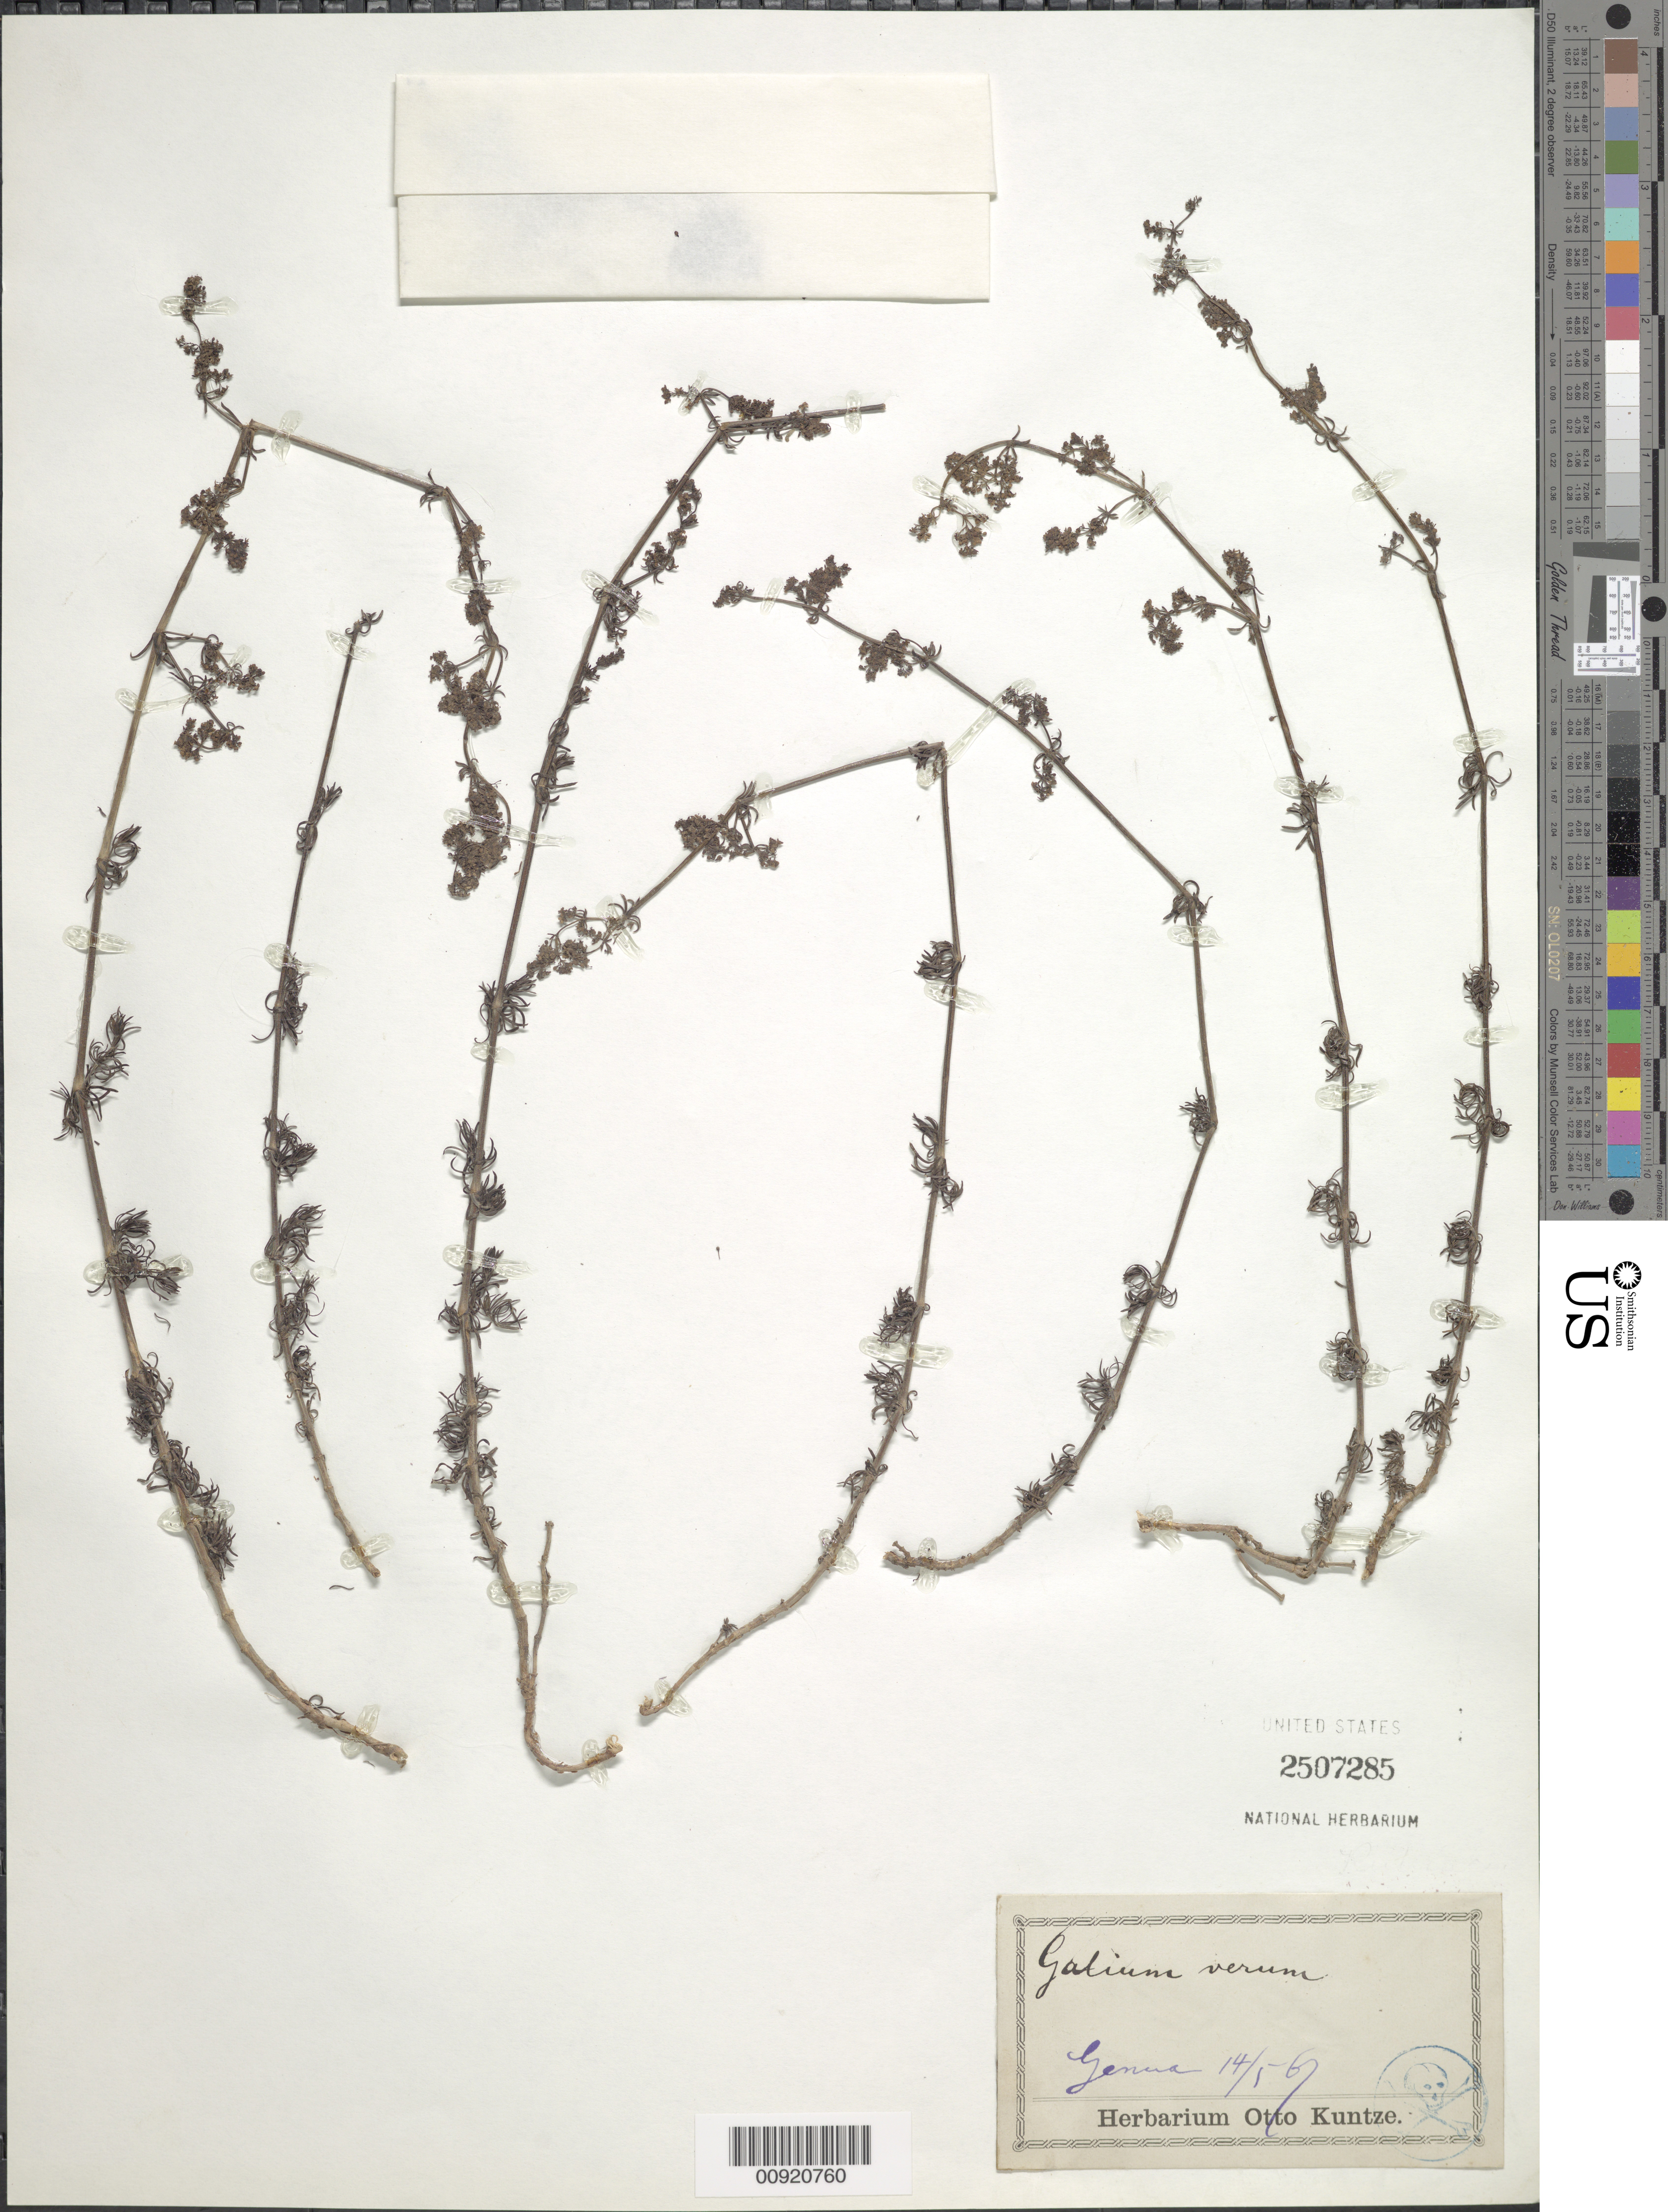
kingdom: Plantae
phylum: Tracheophyta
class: Magnoliopsida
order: Gentianales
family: Rubiaceae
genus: Galium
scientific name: Galium verum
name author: L.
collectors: C.E.O. Kuntze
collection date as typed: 14 Jan 1867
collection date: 1867-01-14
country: Italy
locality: Genoa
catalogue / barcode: US 2507285